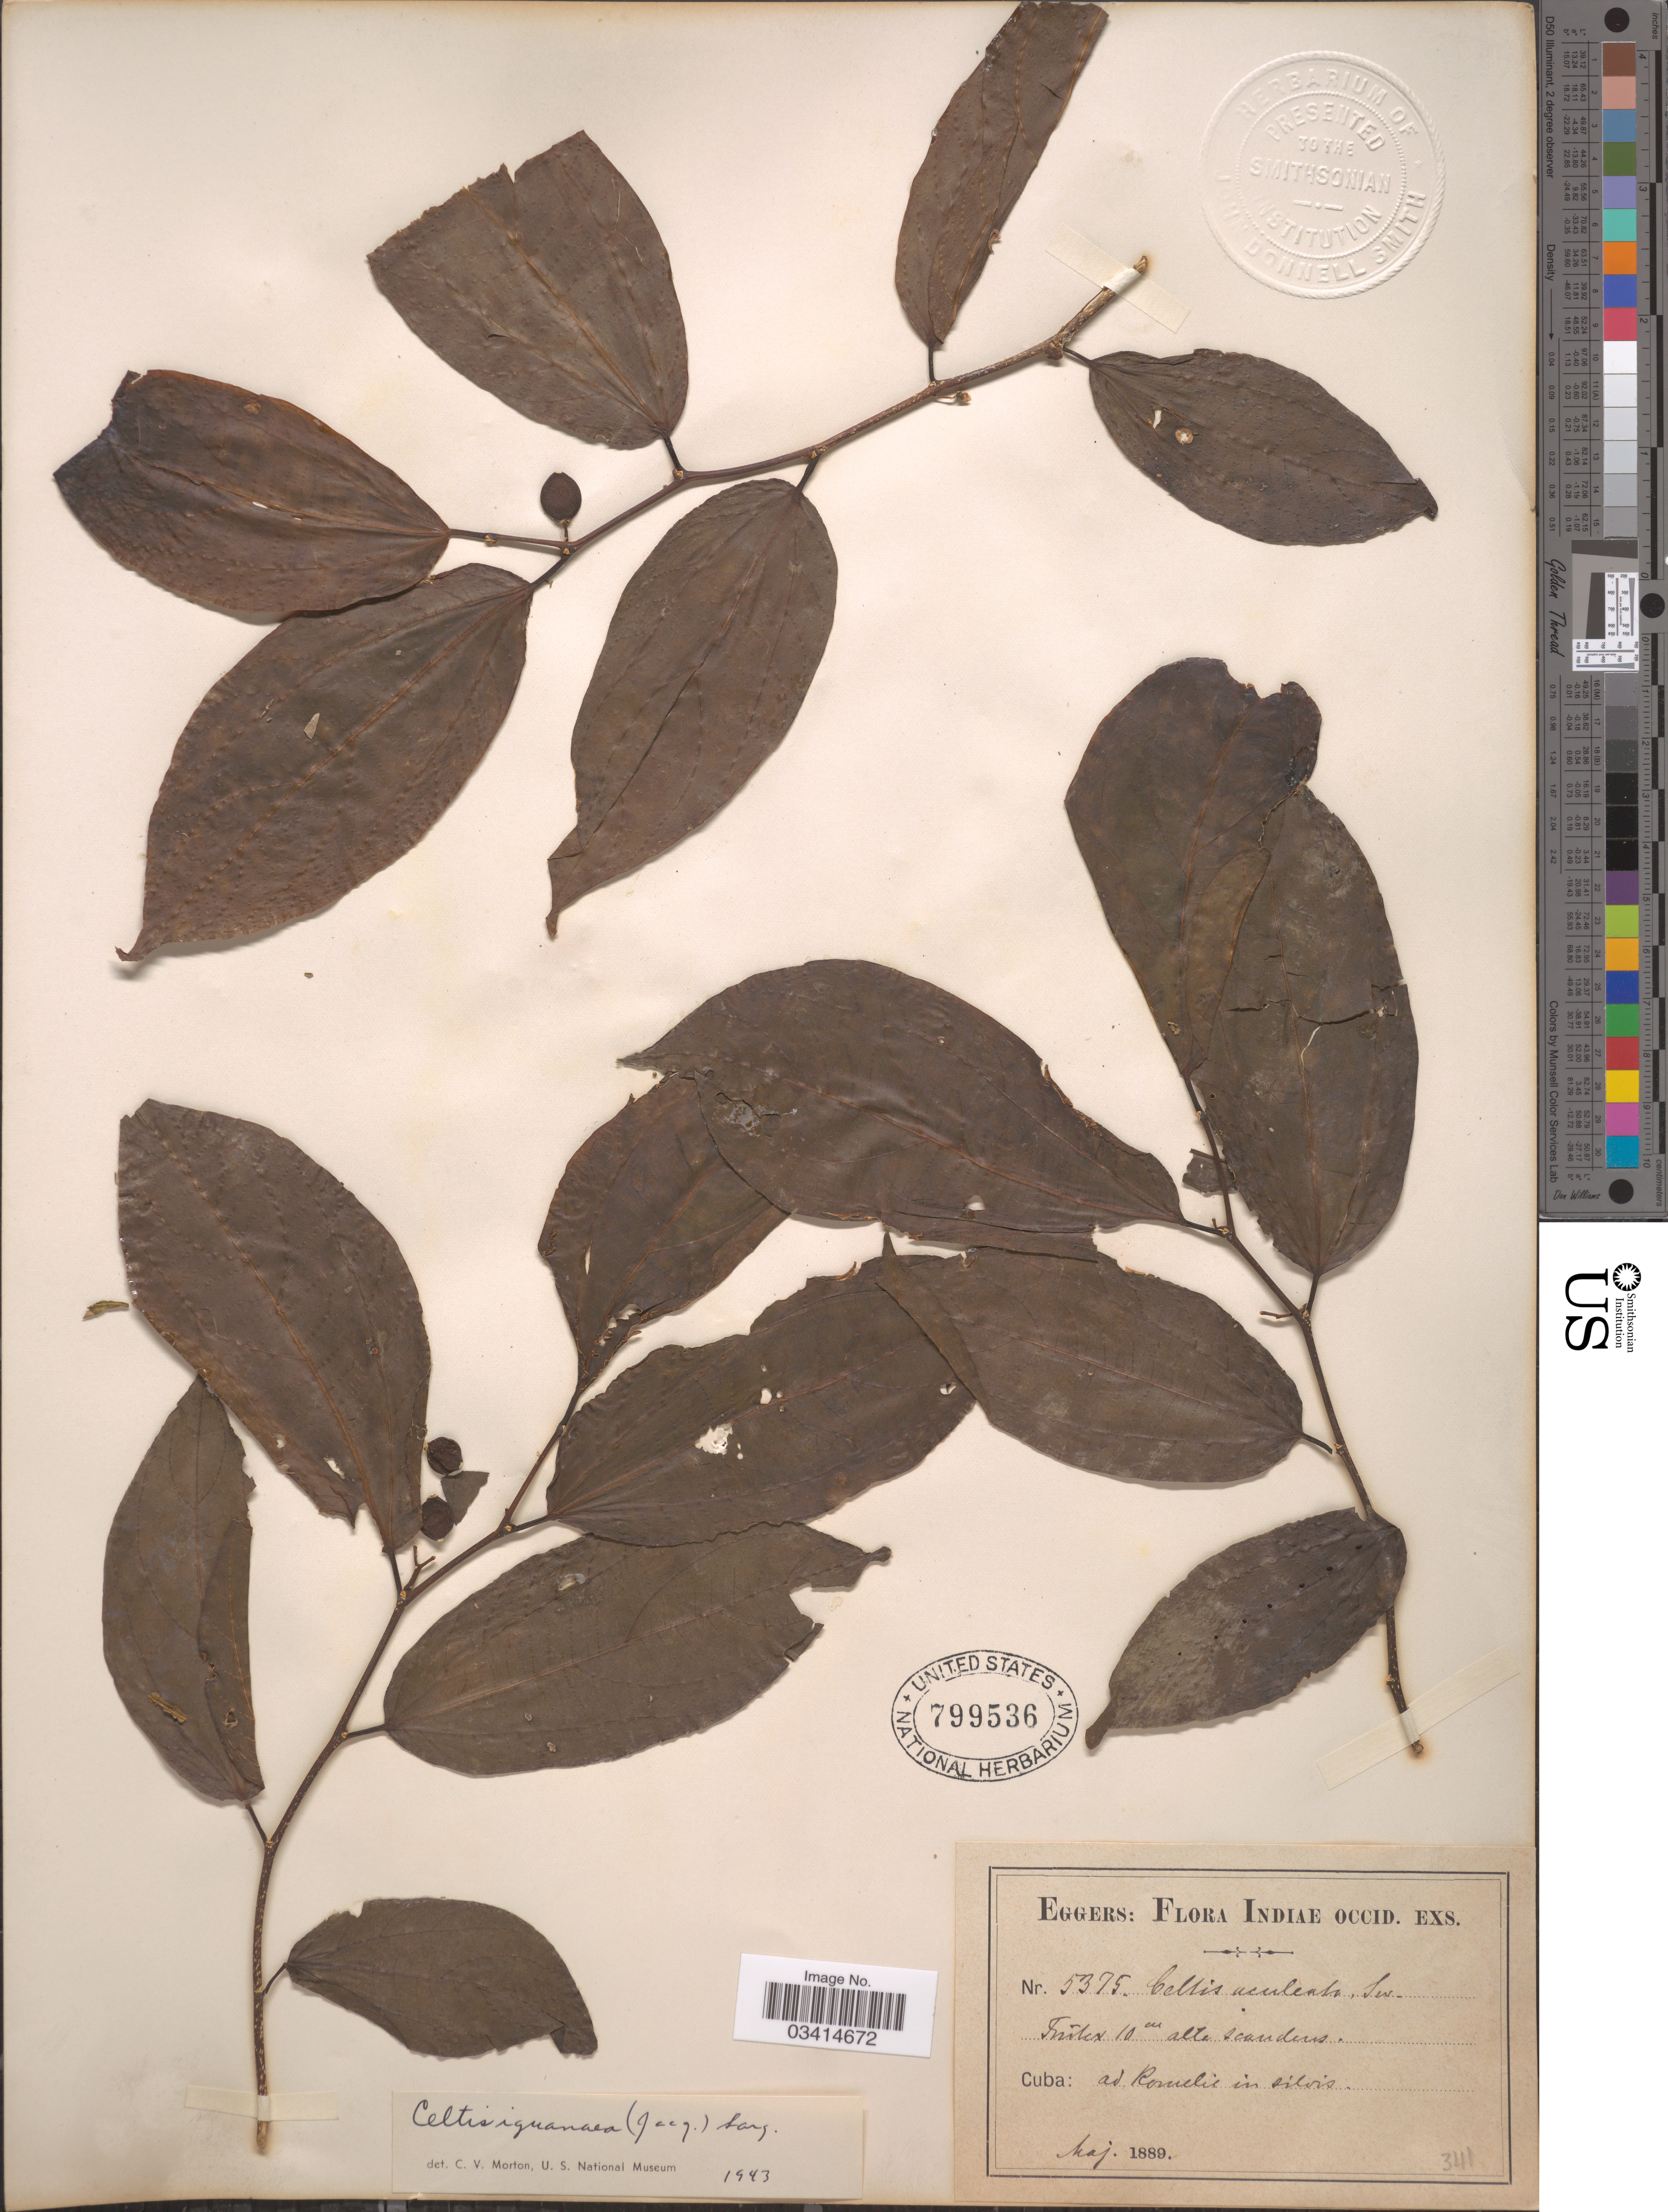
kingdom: Plantae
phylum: Tracheophyta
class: Magnoliopsida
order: Rosales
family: Cannabaceae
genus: Celtis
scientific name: Celtis iguanaea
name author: (Jacq.) Sarg.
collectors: -. Eggers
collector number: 5375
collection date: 1889-05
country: Cuba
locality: Indiae Occid, ad Romelie in silvis.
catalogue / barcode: US 799536